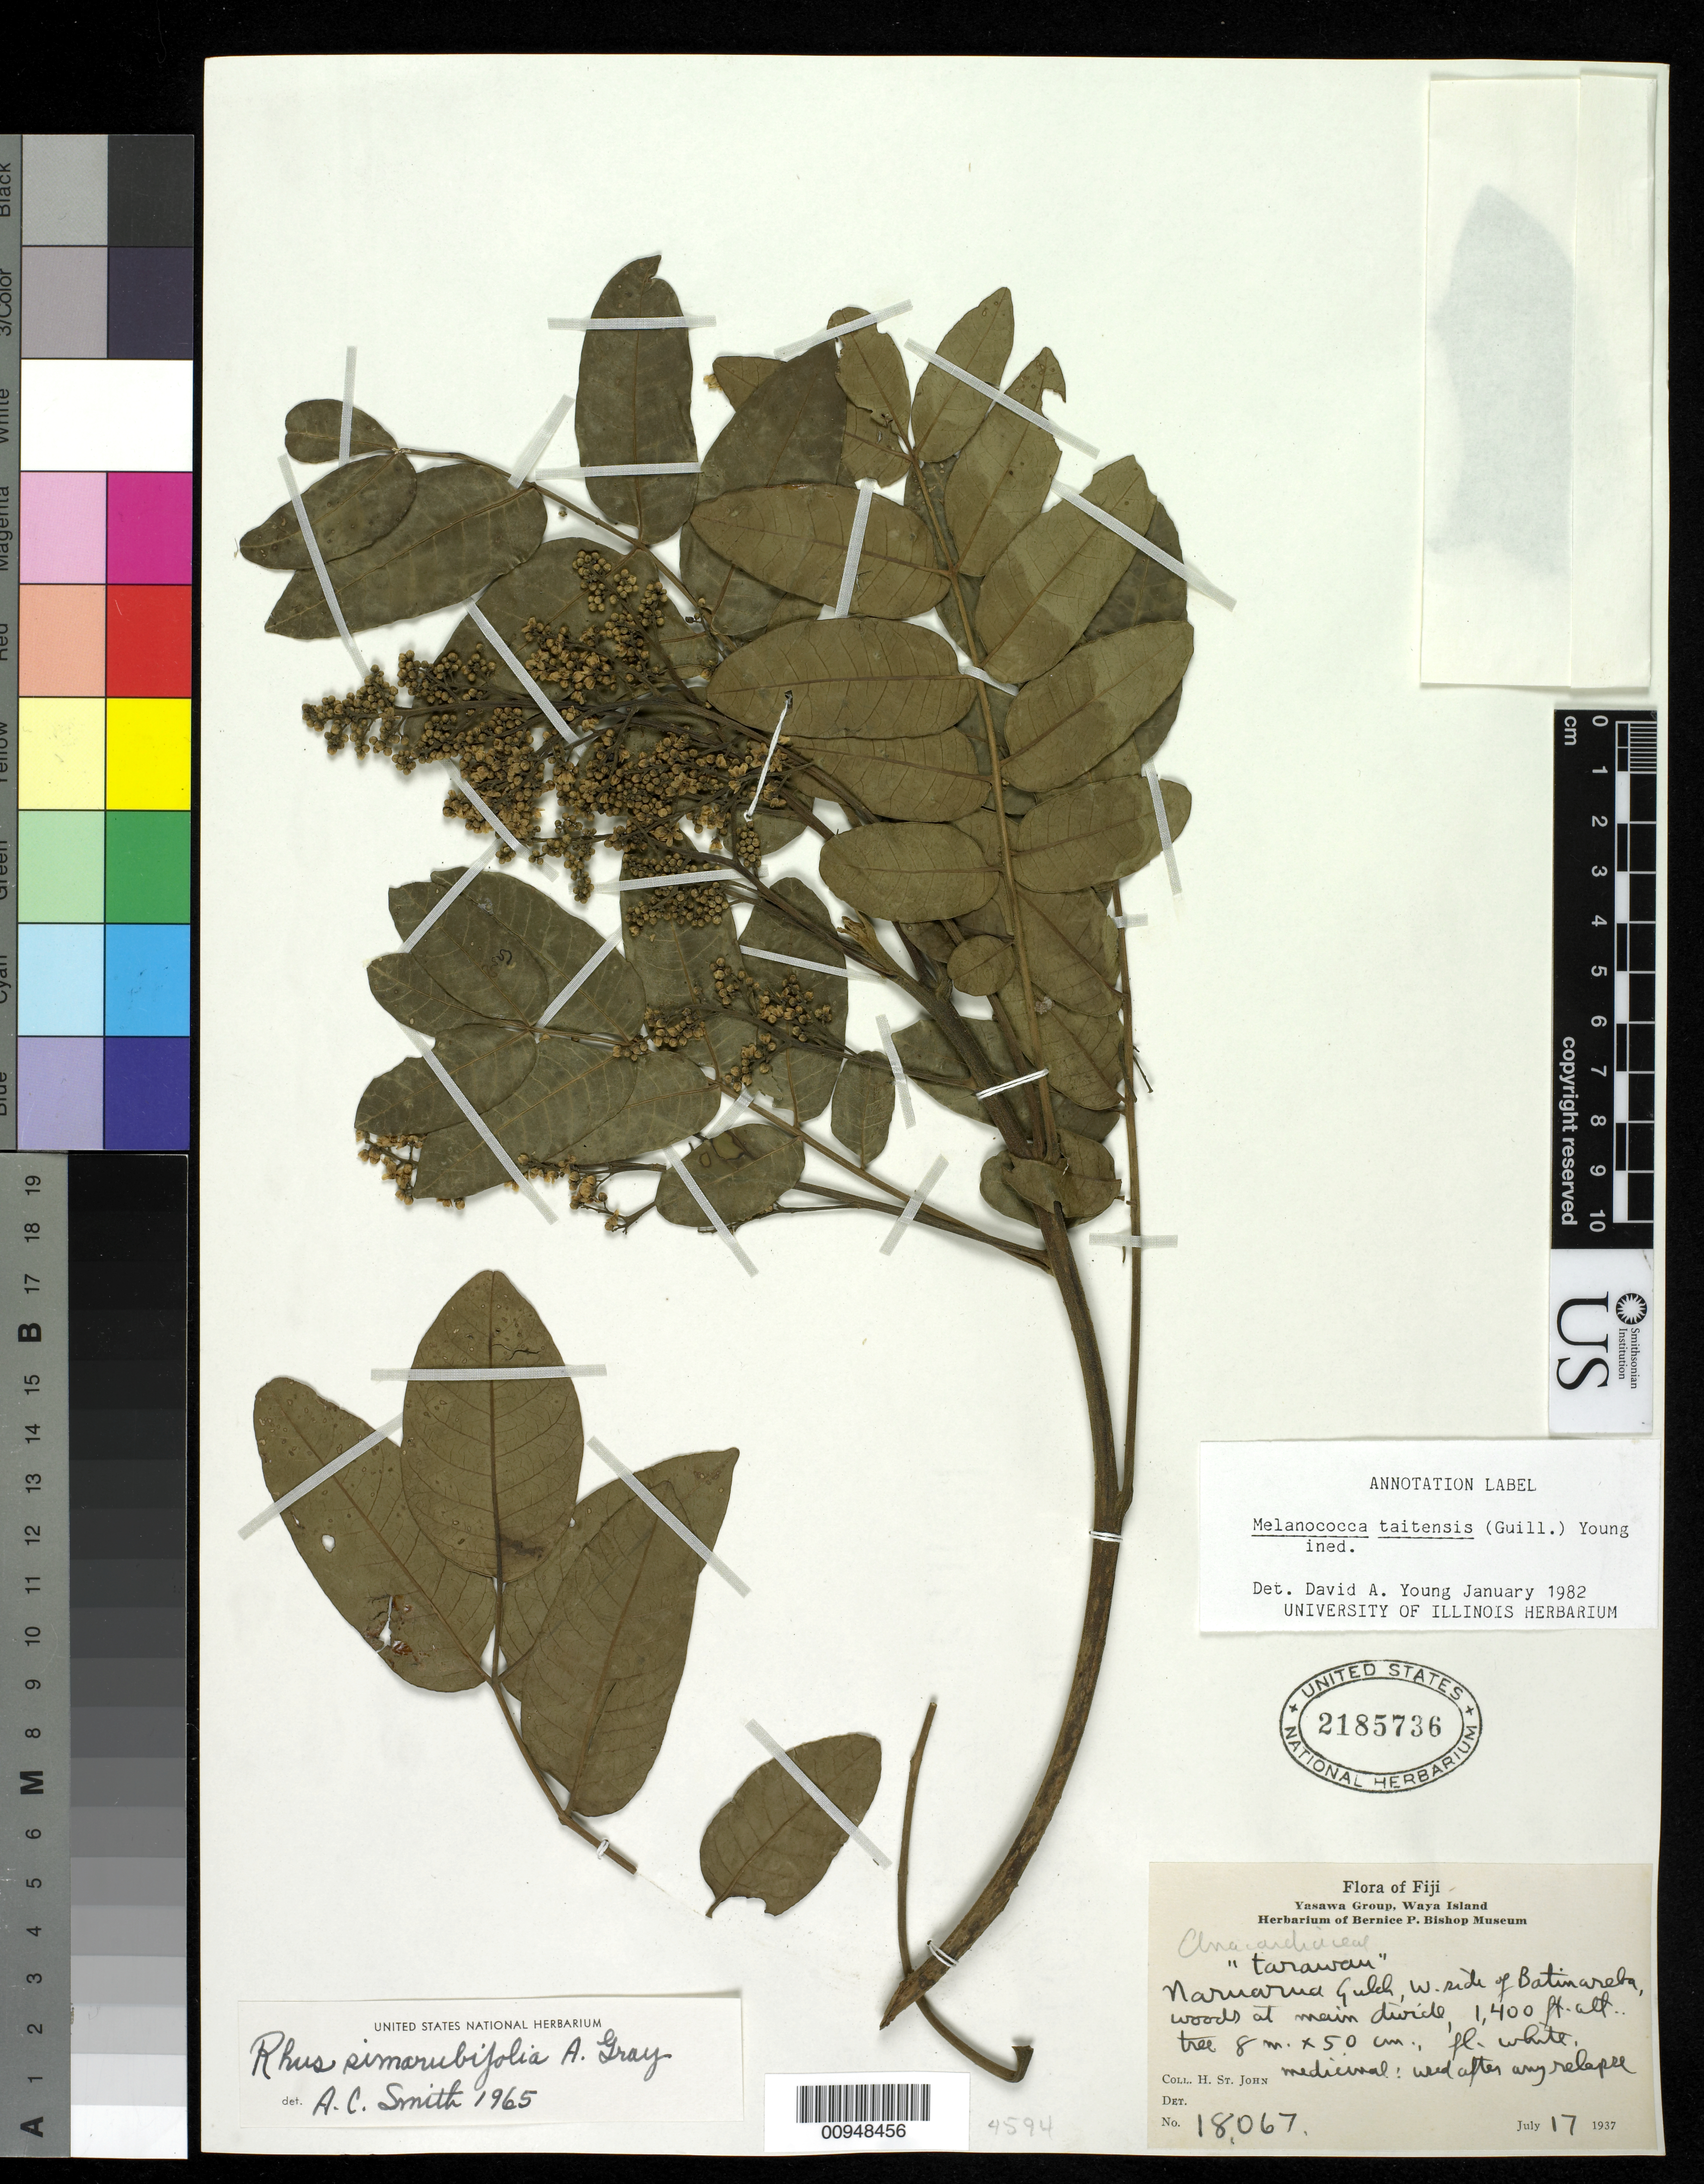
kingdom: Plantae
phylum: Tracheophyta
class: Magnoliopsida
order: Sapindales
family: Anacardiaceae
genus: Rhus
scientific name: Rhus taitensis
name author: Guill.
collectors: H. St. John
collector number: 18067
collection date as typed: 17 Jul 1937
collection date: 1937-07-17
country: Fiji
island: Waya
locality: Naruarua Gulch, w. side of Batinareba woods at main divide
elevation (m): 427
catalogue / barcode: US 2185736